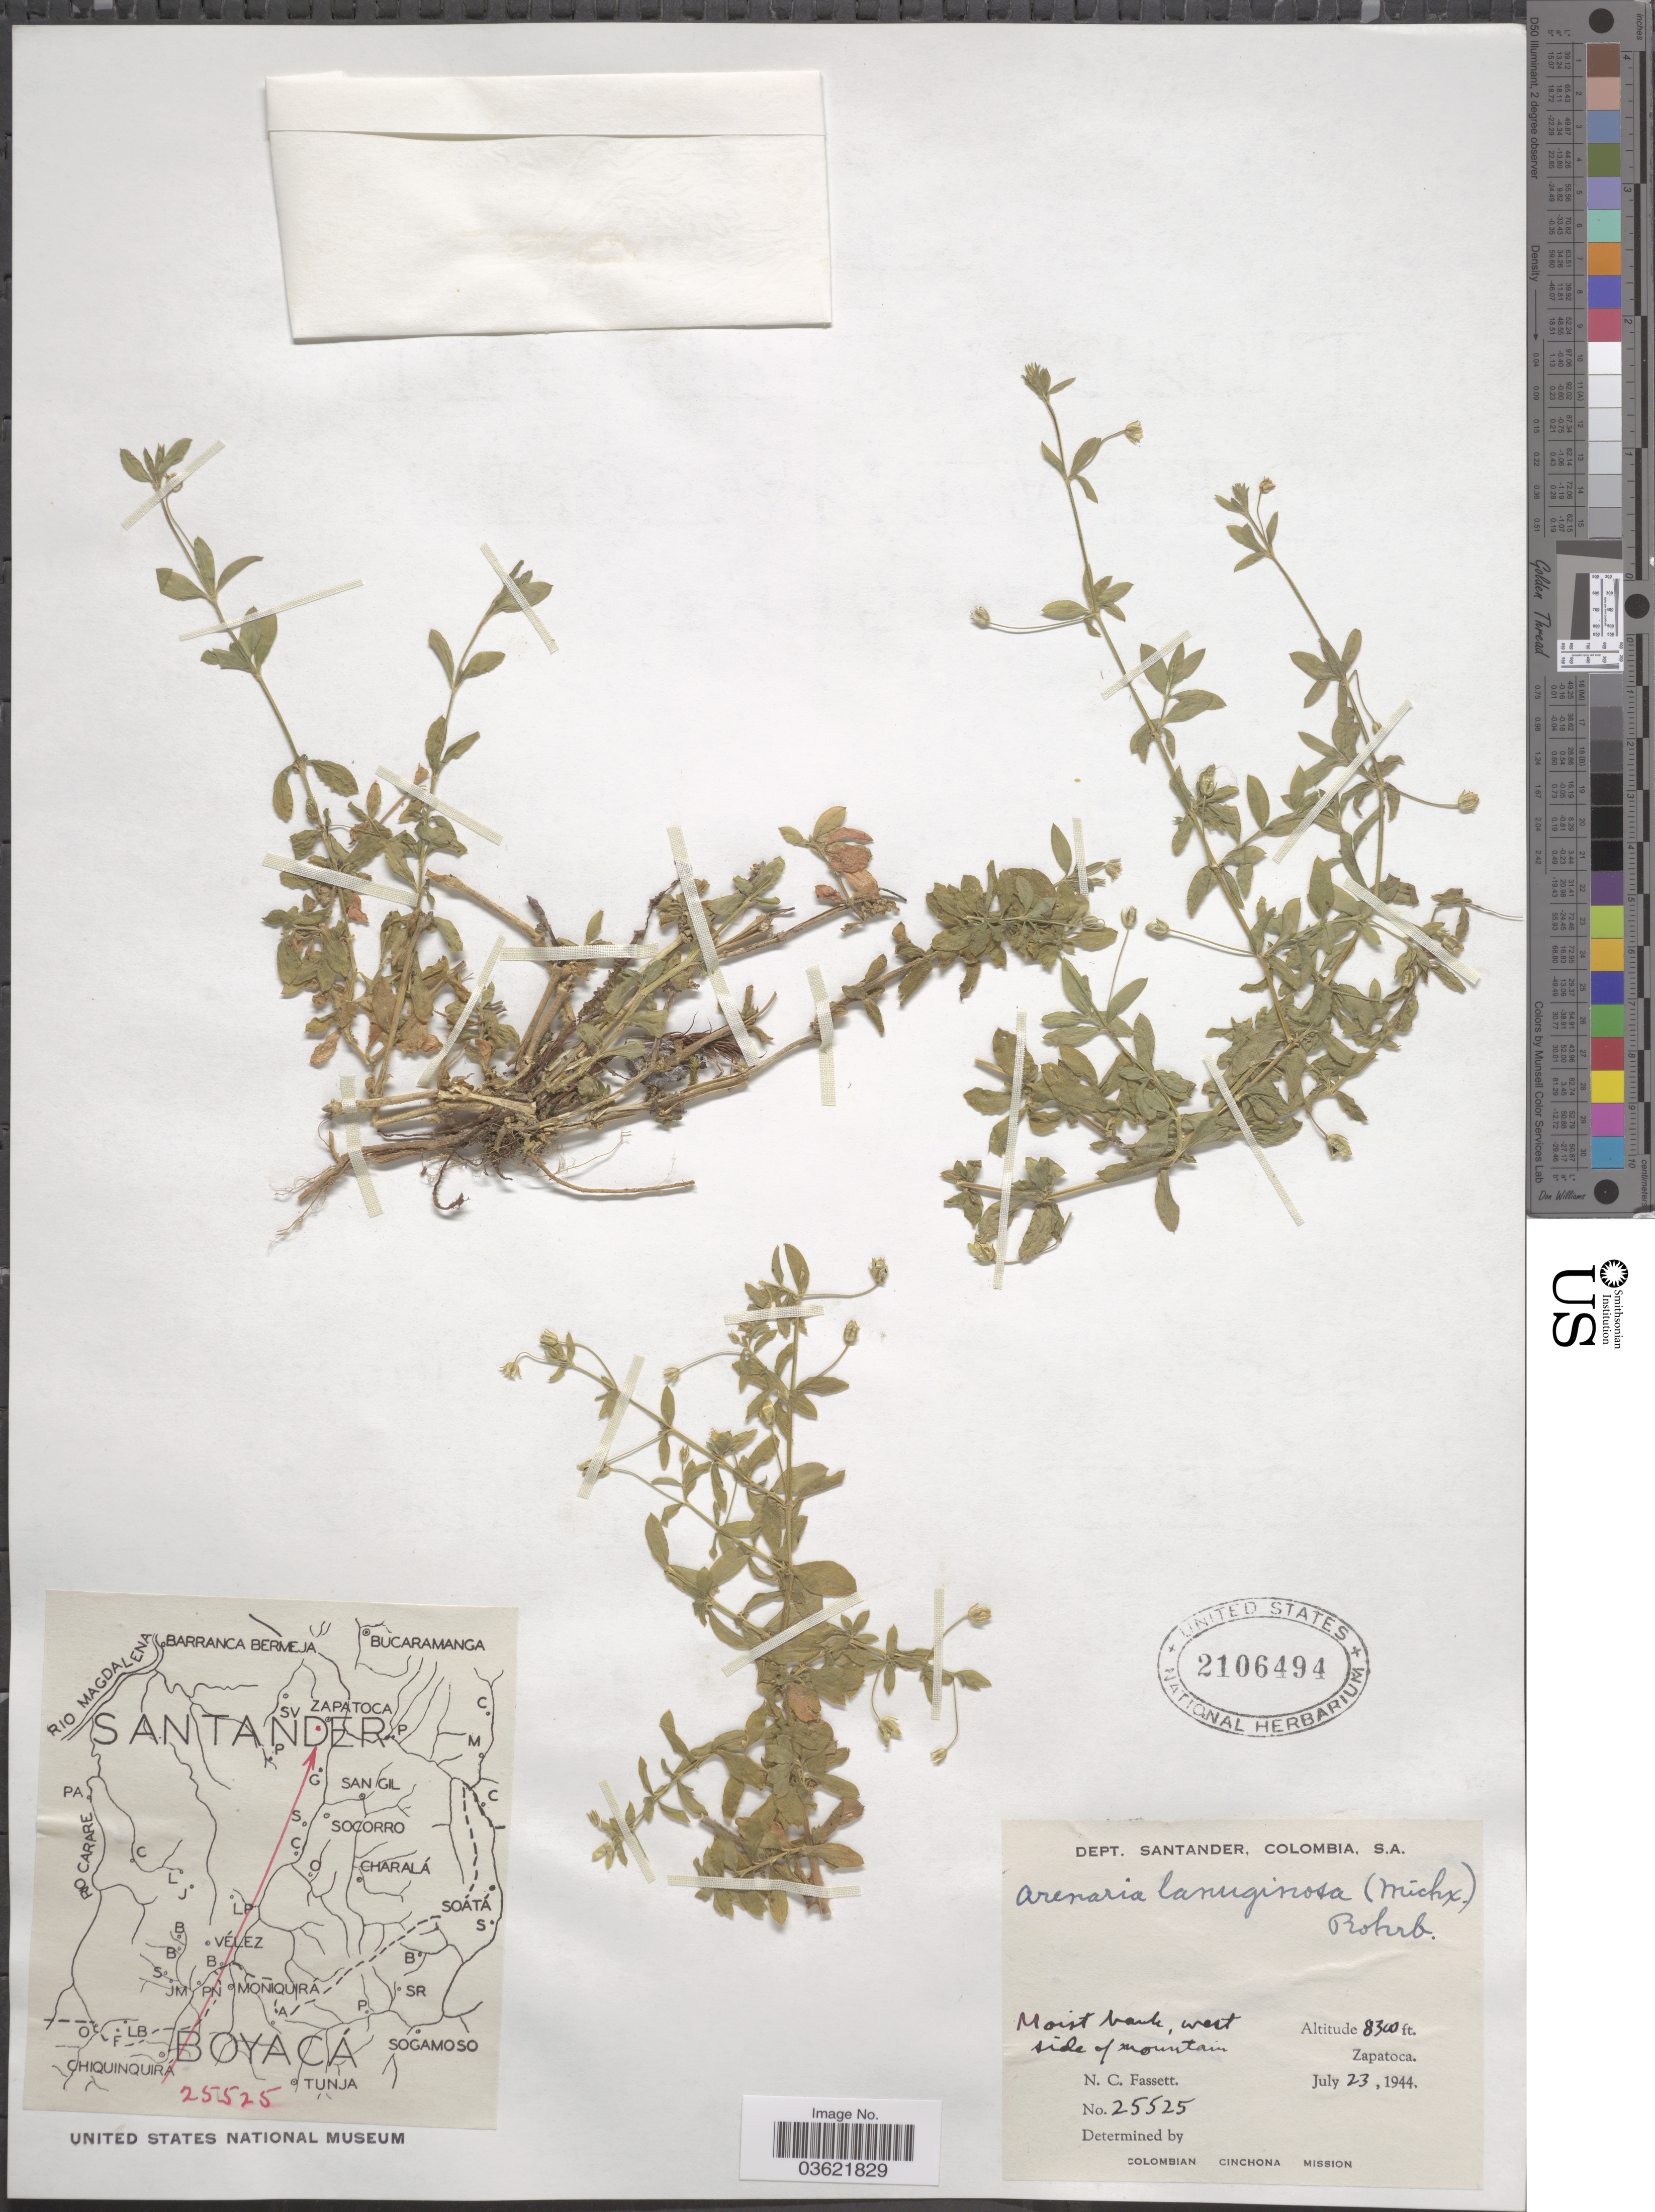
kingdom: Plantae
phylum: Tracheophyta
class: Magnoliopsida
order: Caryophyllales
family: Caryophyllaceae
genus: Arenaria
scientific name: Arenaria lanuginosa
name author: (Michx.) Rohrb.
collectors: N. C. Fassett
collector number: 25525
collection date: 1944-07-23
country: Colombia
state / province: Santander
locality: Dept. Santander. West side of mountain. Zapatoca.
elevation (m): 2530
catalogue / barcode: US 2106494